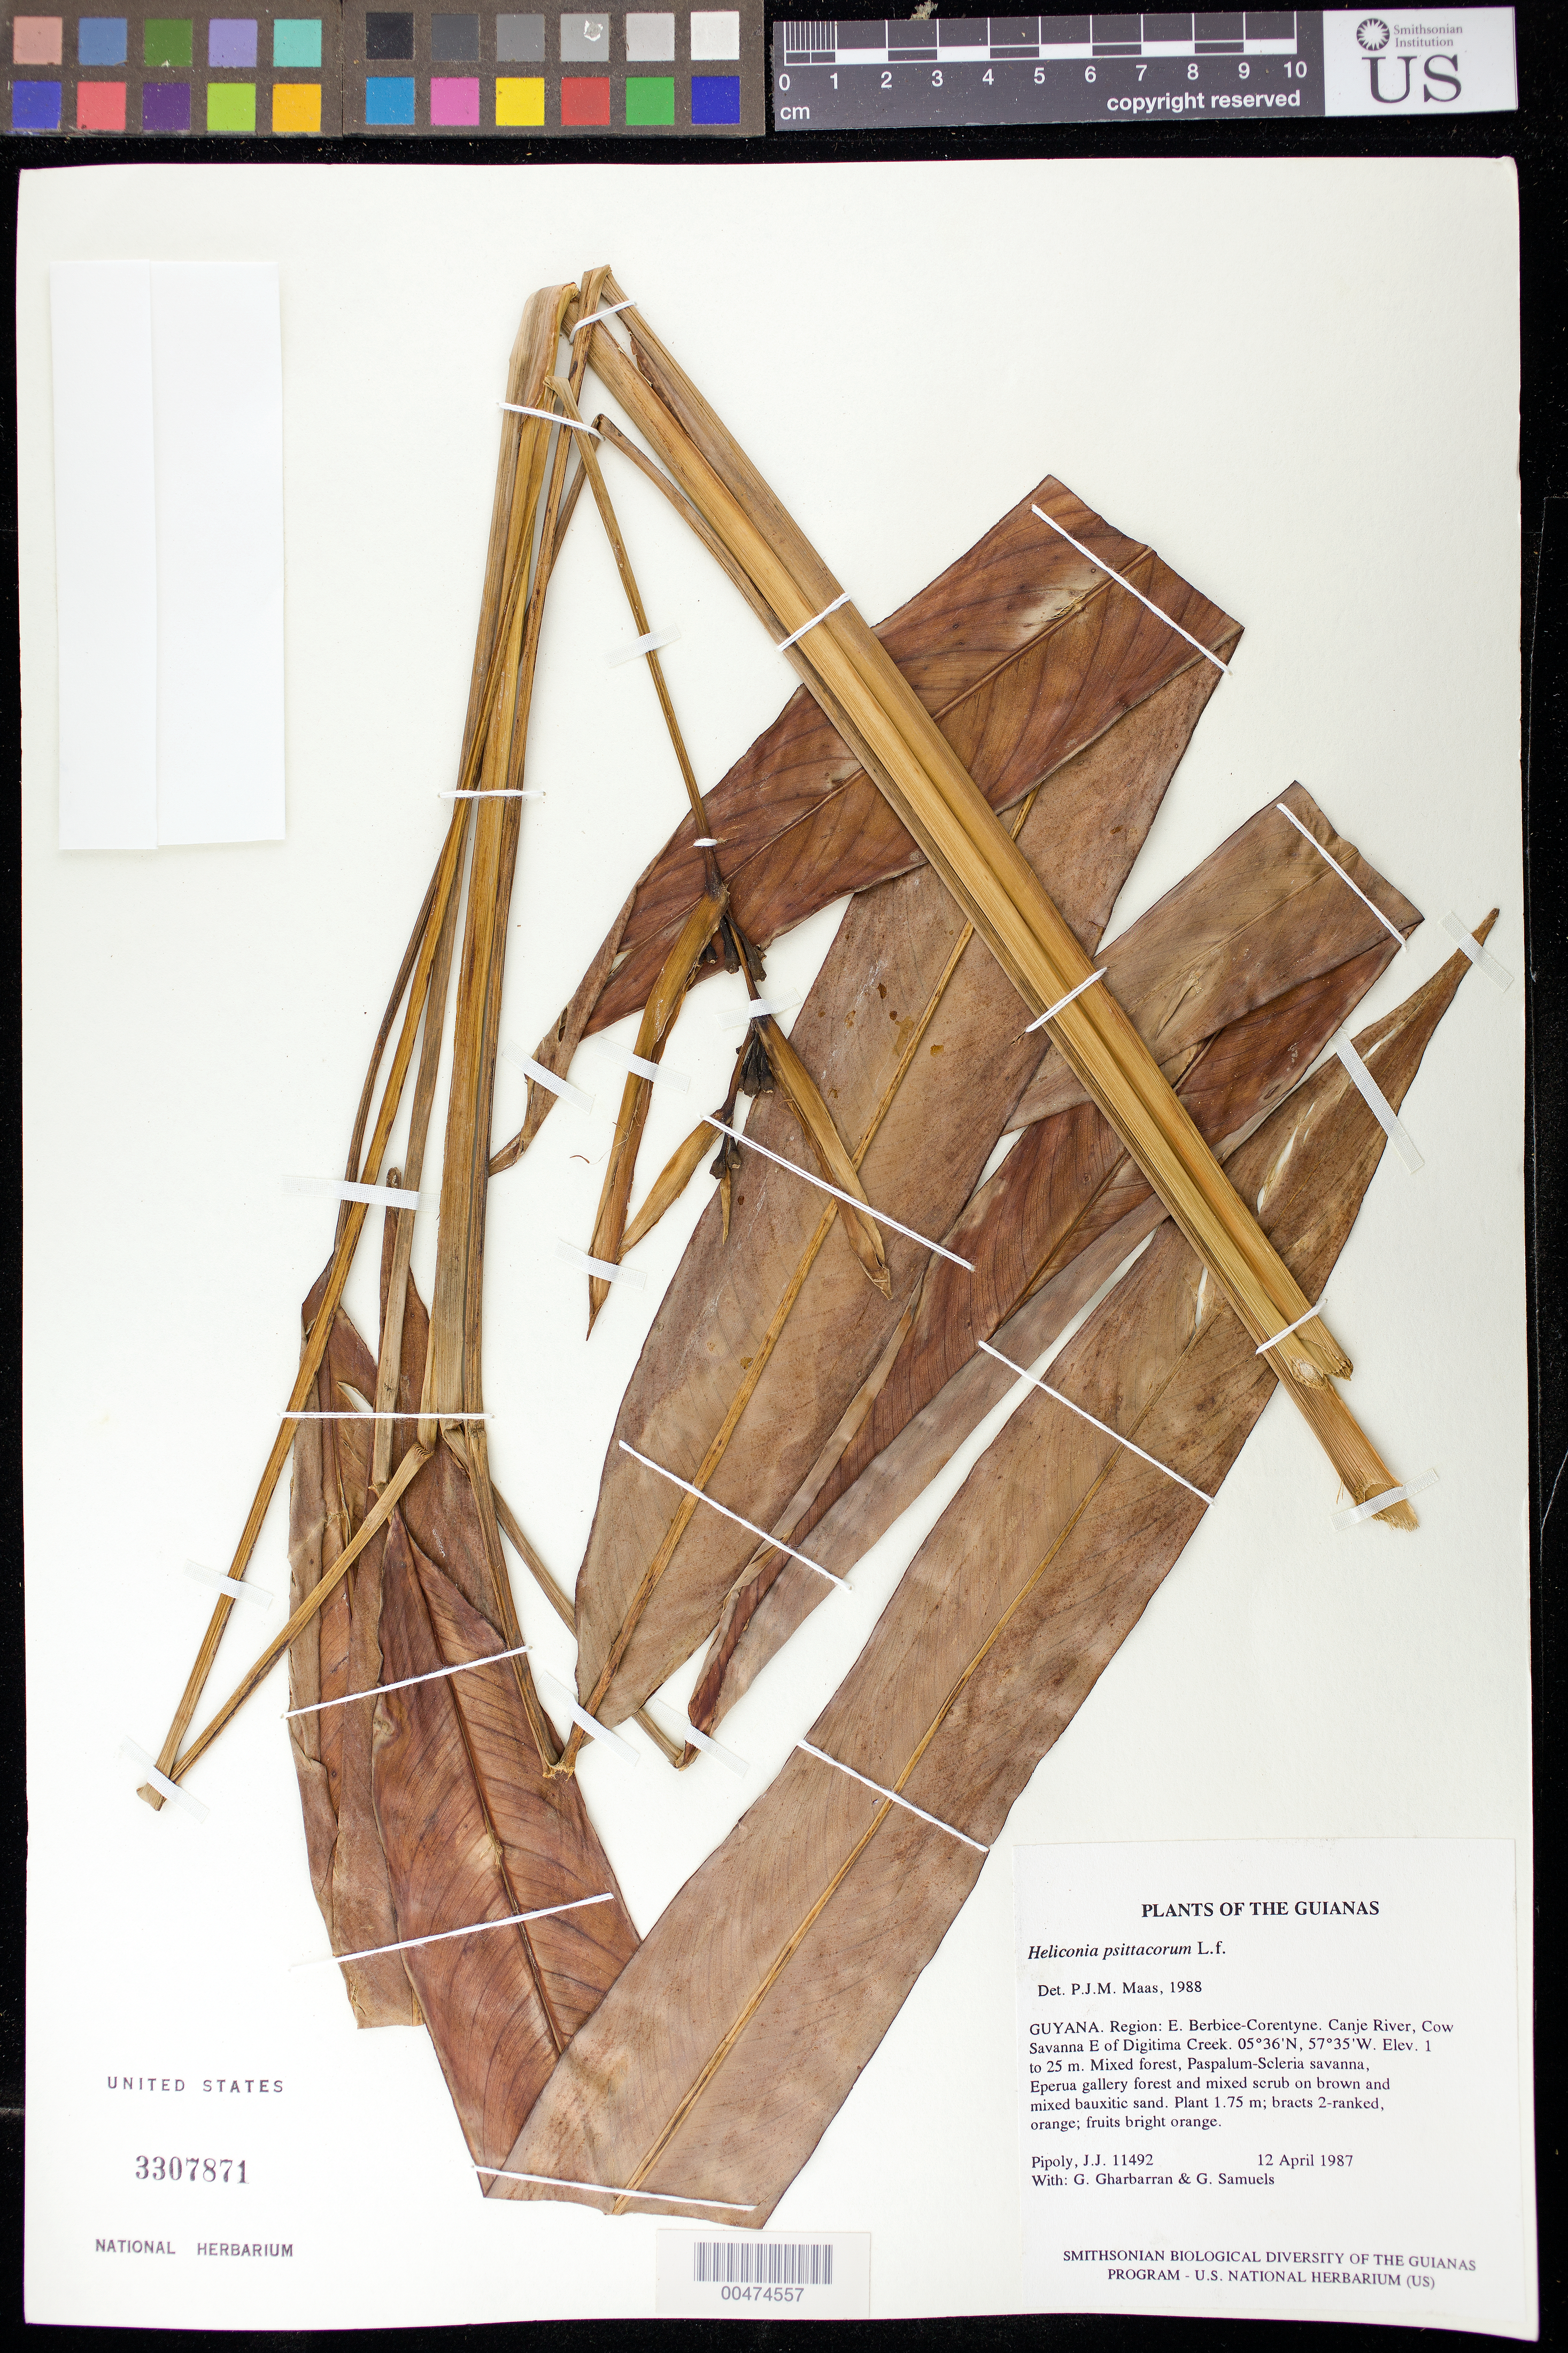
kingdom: Plantae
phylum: Tracheophyta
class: Liliopsida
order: Zingiberales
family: Heliconiaceae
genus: Heliconia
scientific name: Heliconia psittacorum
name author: L. f.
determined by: Maas, Paul J. M.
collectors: J. J. Pipoly, G. Gharbarran & G. Samuels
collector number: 11492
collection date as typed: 12 April 1987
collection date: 1987-04-12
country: Guyana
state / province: E. Berbice-Corentyne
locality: Canje River, Cow Savanna E of Digitima Creek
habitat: Mixed forest, Paspalum-Scleria savanna, Eperua gallery forest and mixed scrub on brown and mixed bauxitic sand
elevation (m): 1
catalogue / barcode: US 3307871